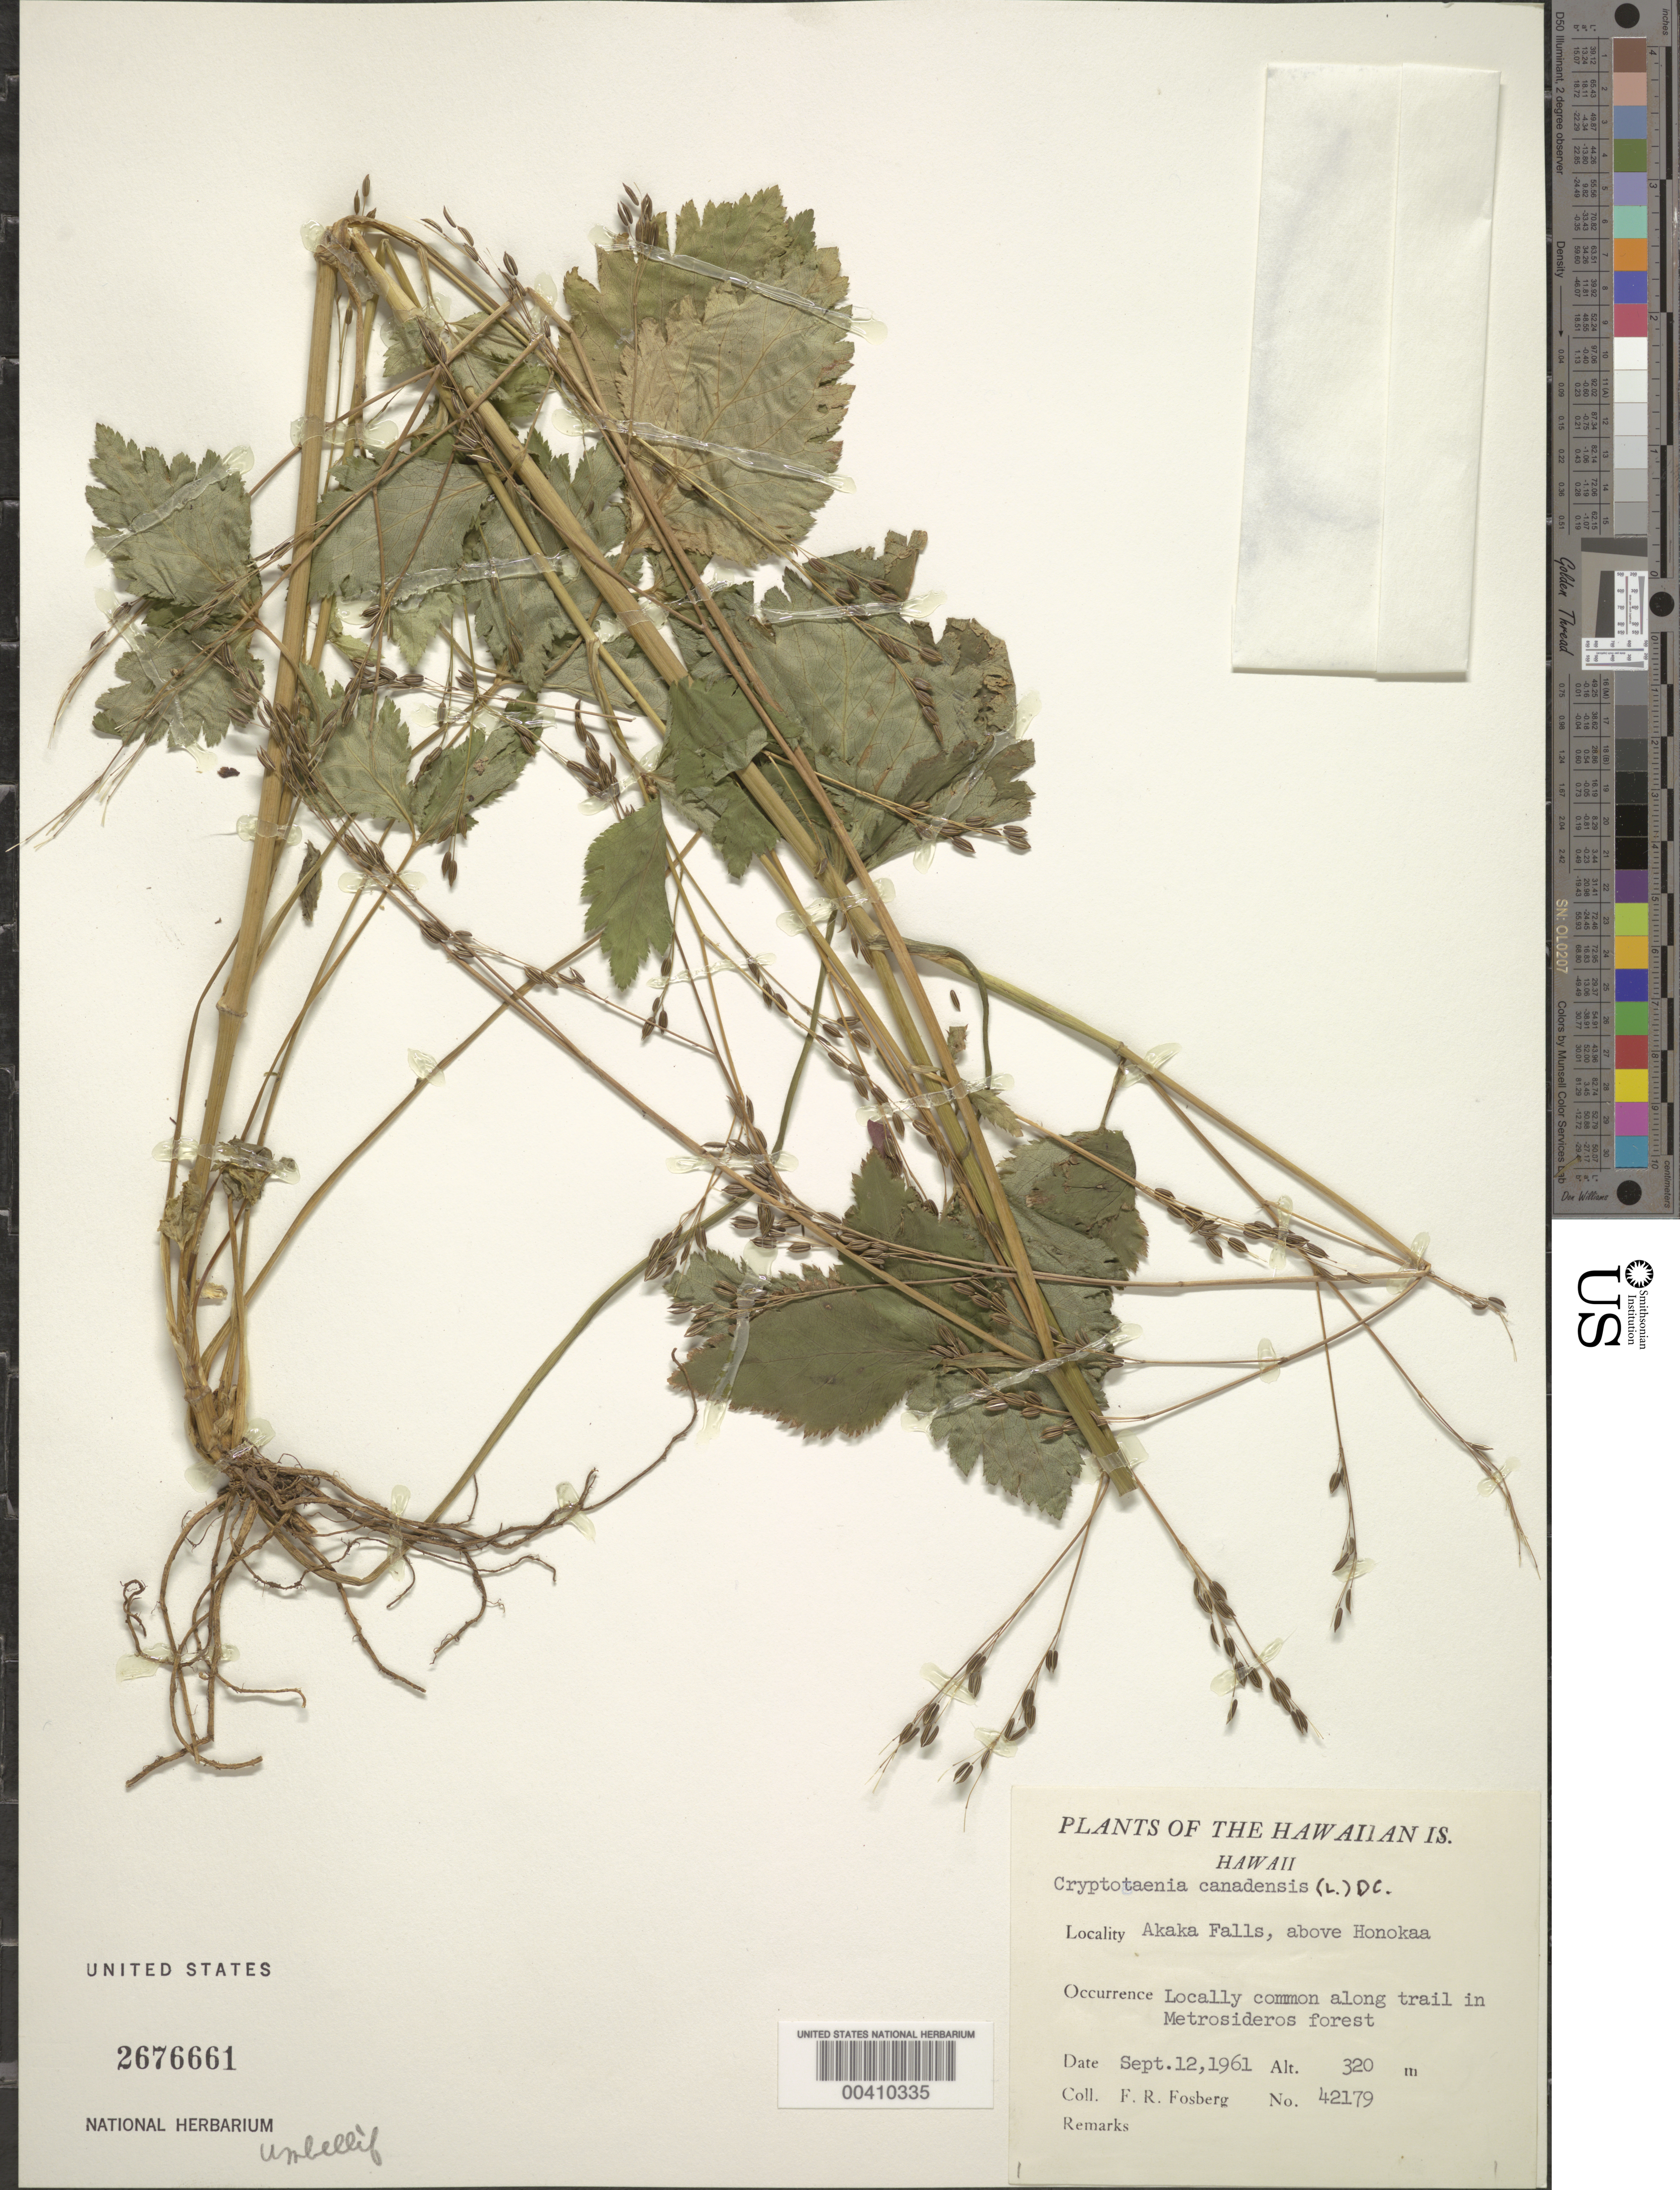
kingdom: Plantae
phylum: Tracheophyta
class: Magnoliopsida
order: Apiales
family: Apiaceae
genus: Cryptotaenia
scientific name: Cryptotaenia canadensis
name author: (L.) DC.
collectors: F. R. Fosberg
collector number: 42179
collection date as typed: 12 Sep 1961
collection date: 1961-09-12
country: United States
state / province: Hawaii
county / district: Hawaii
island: Hawaii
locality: Akaka Falls, above Honokaa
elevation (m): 320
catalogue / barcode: US 2676661